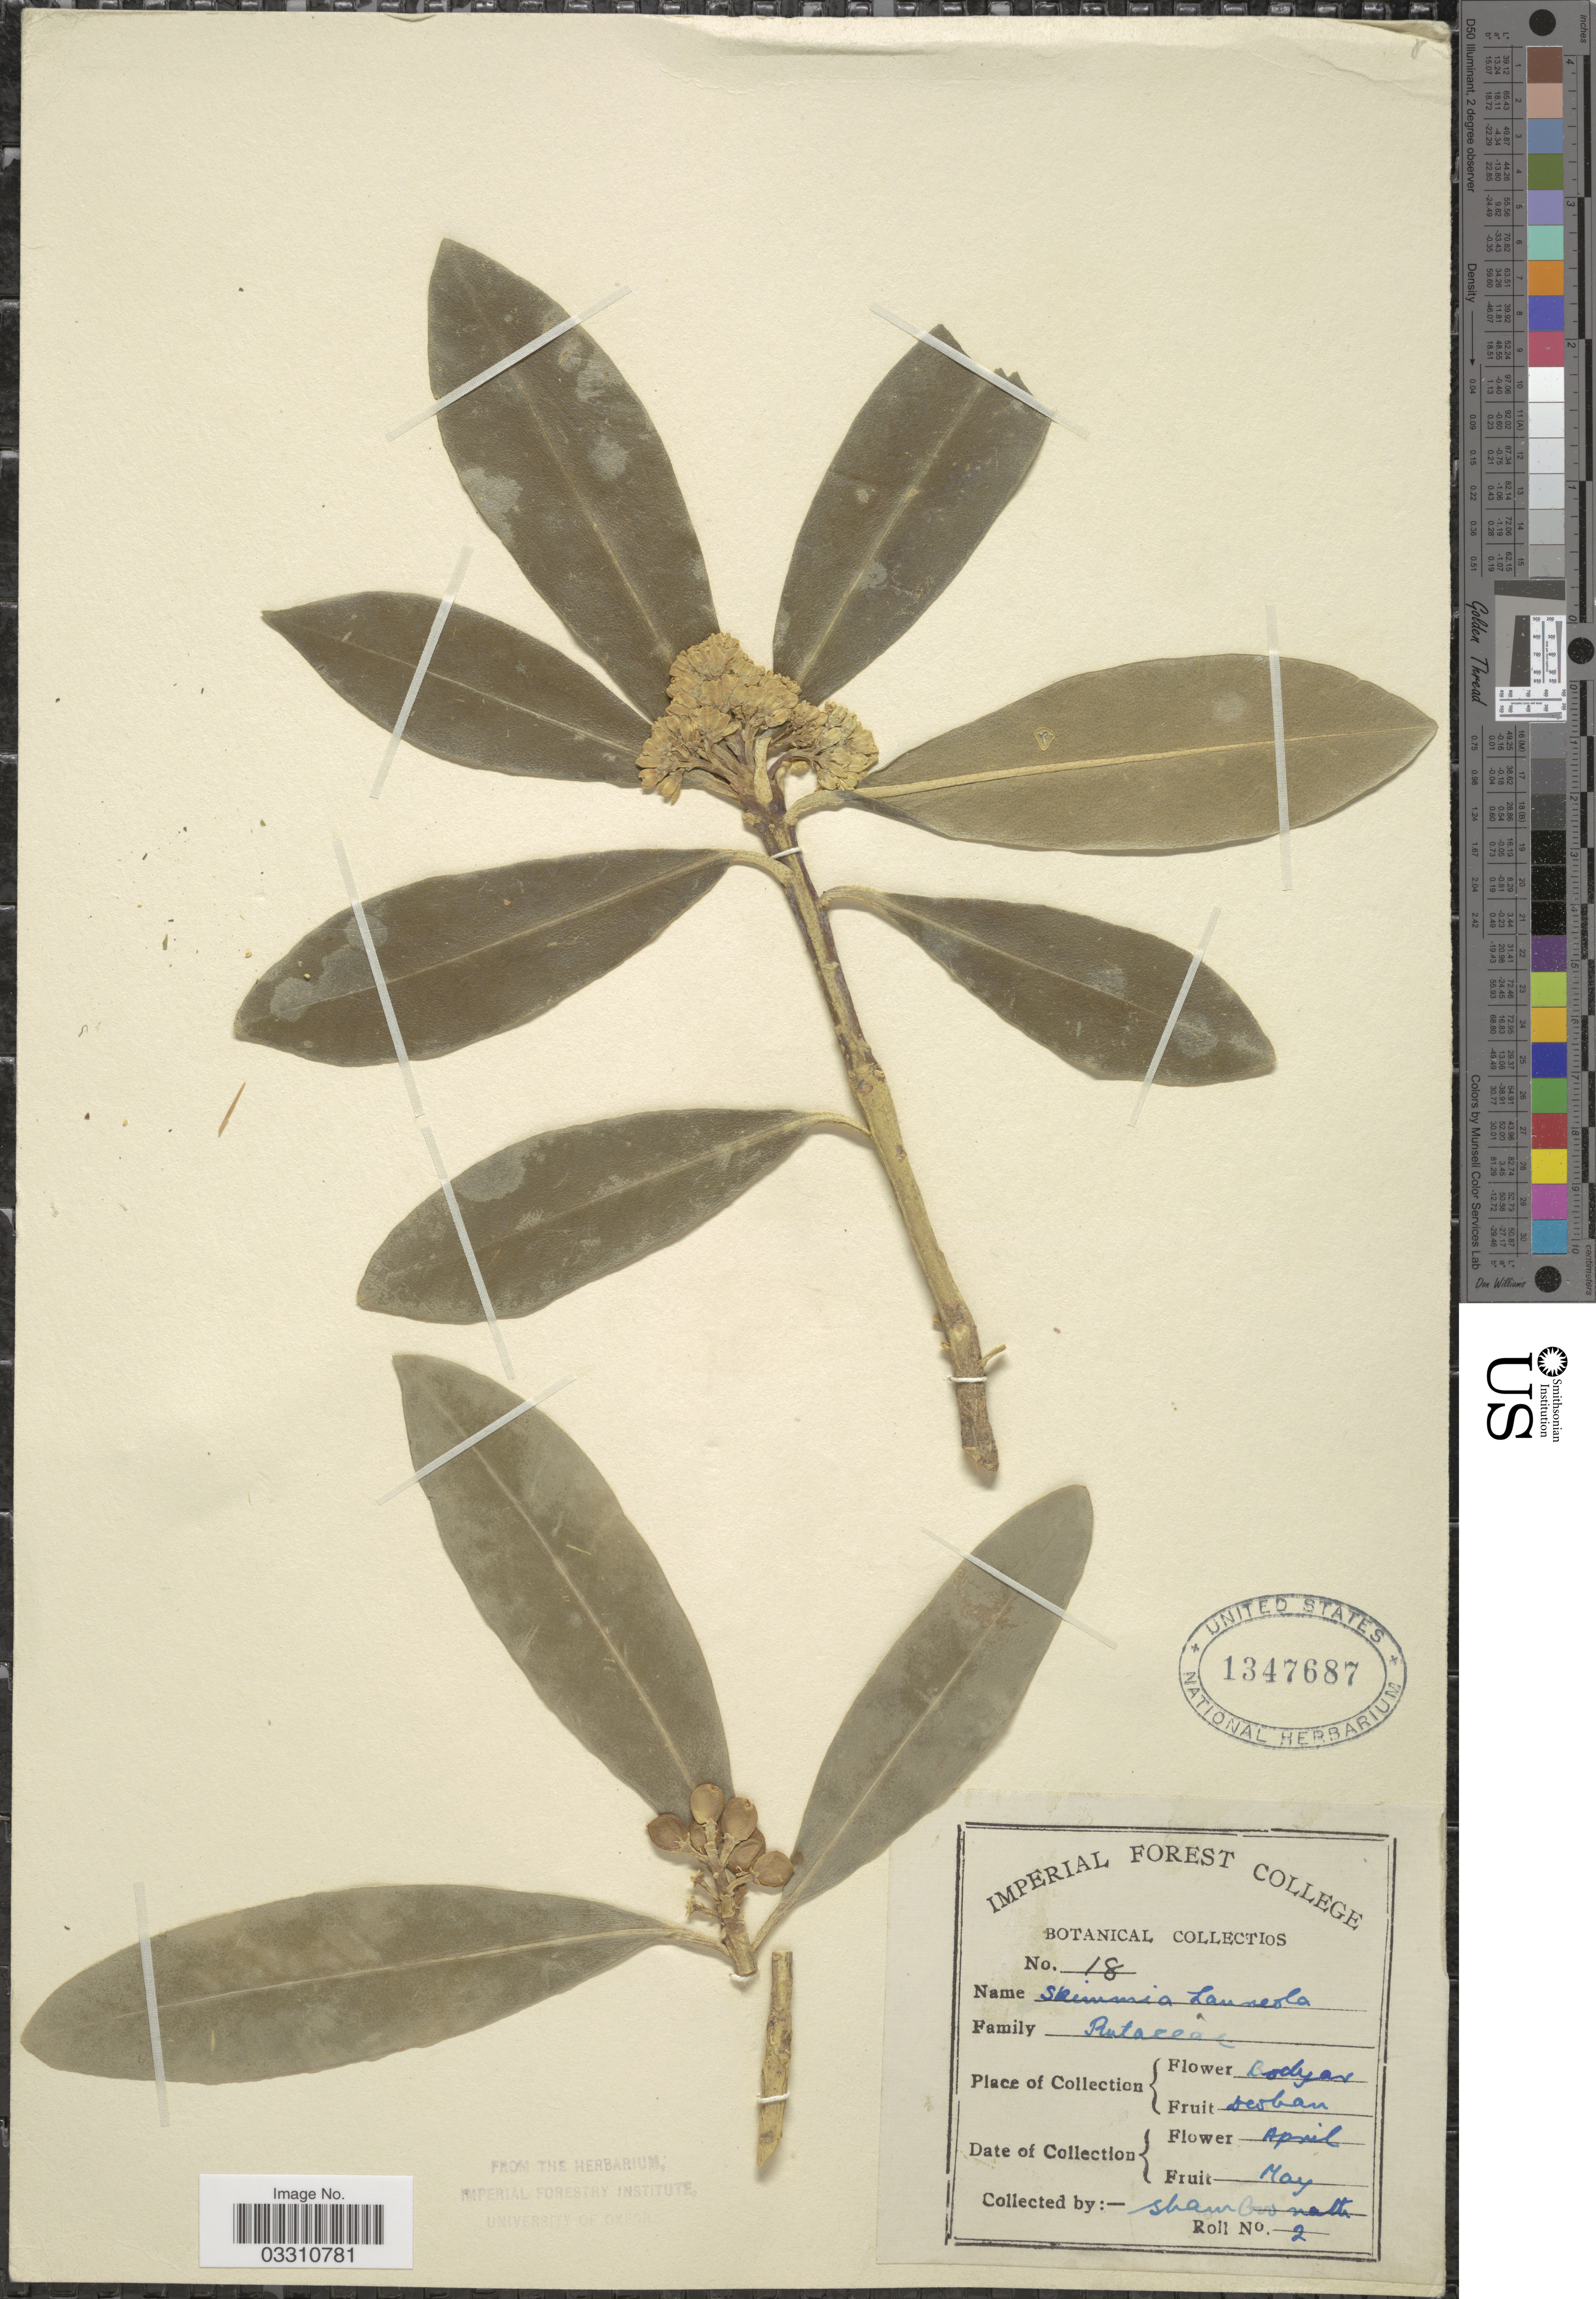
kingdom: Plantae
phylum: Tracheophyta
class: Magnoliopsida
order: Sapindales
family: Rutaceae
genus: Skimmia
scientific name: Skimmia laureola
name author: (DC.) Decne.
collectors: S. Nath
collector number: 18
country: India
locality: Bodyar, Deoban.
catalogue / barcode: US 1347687